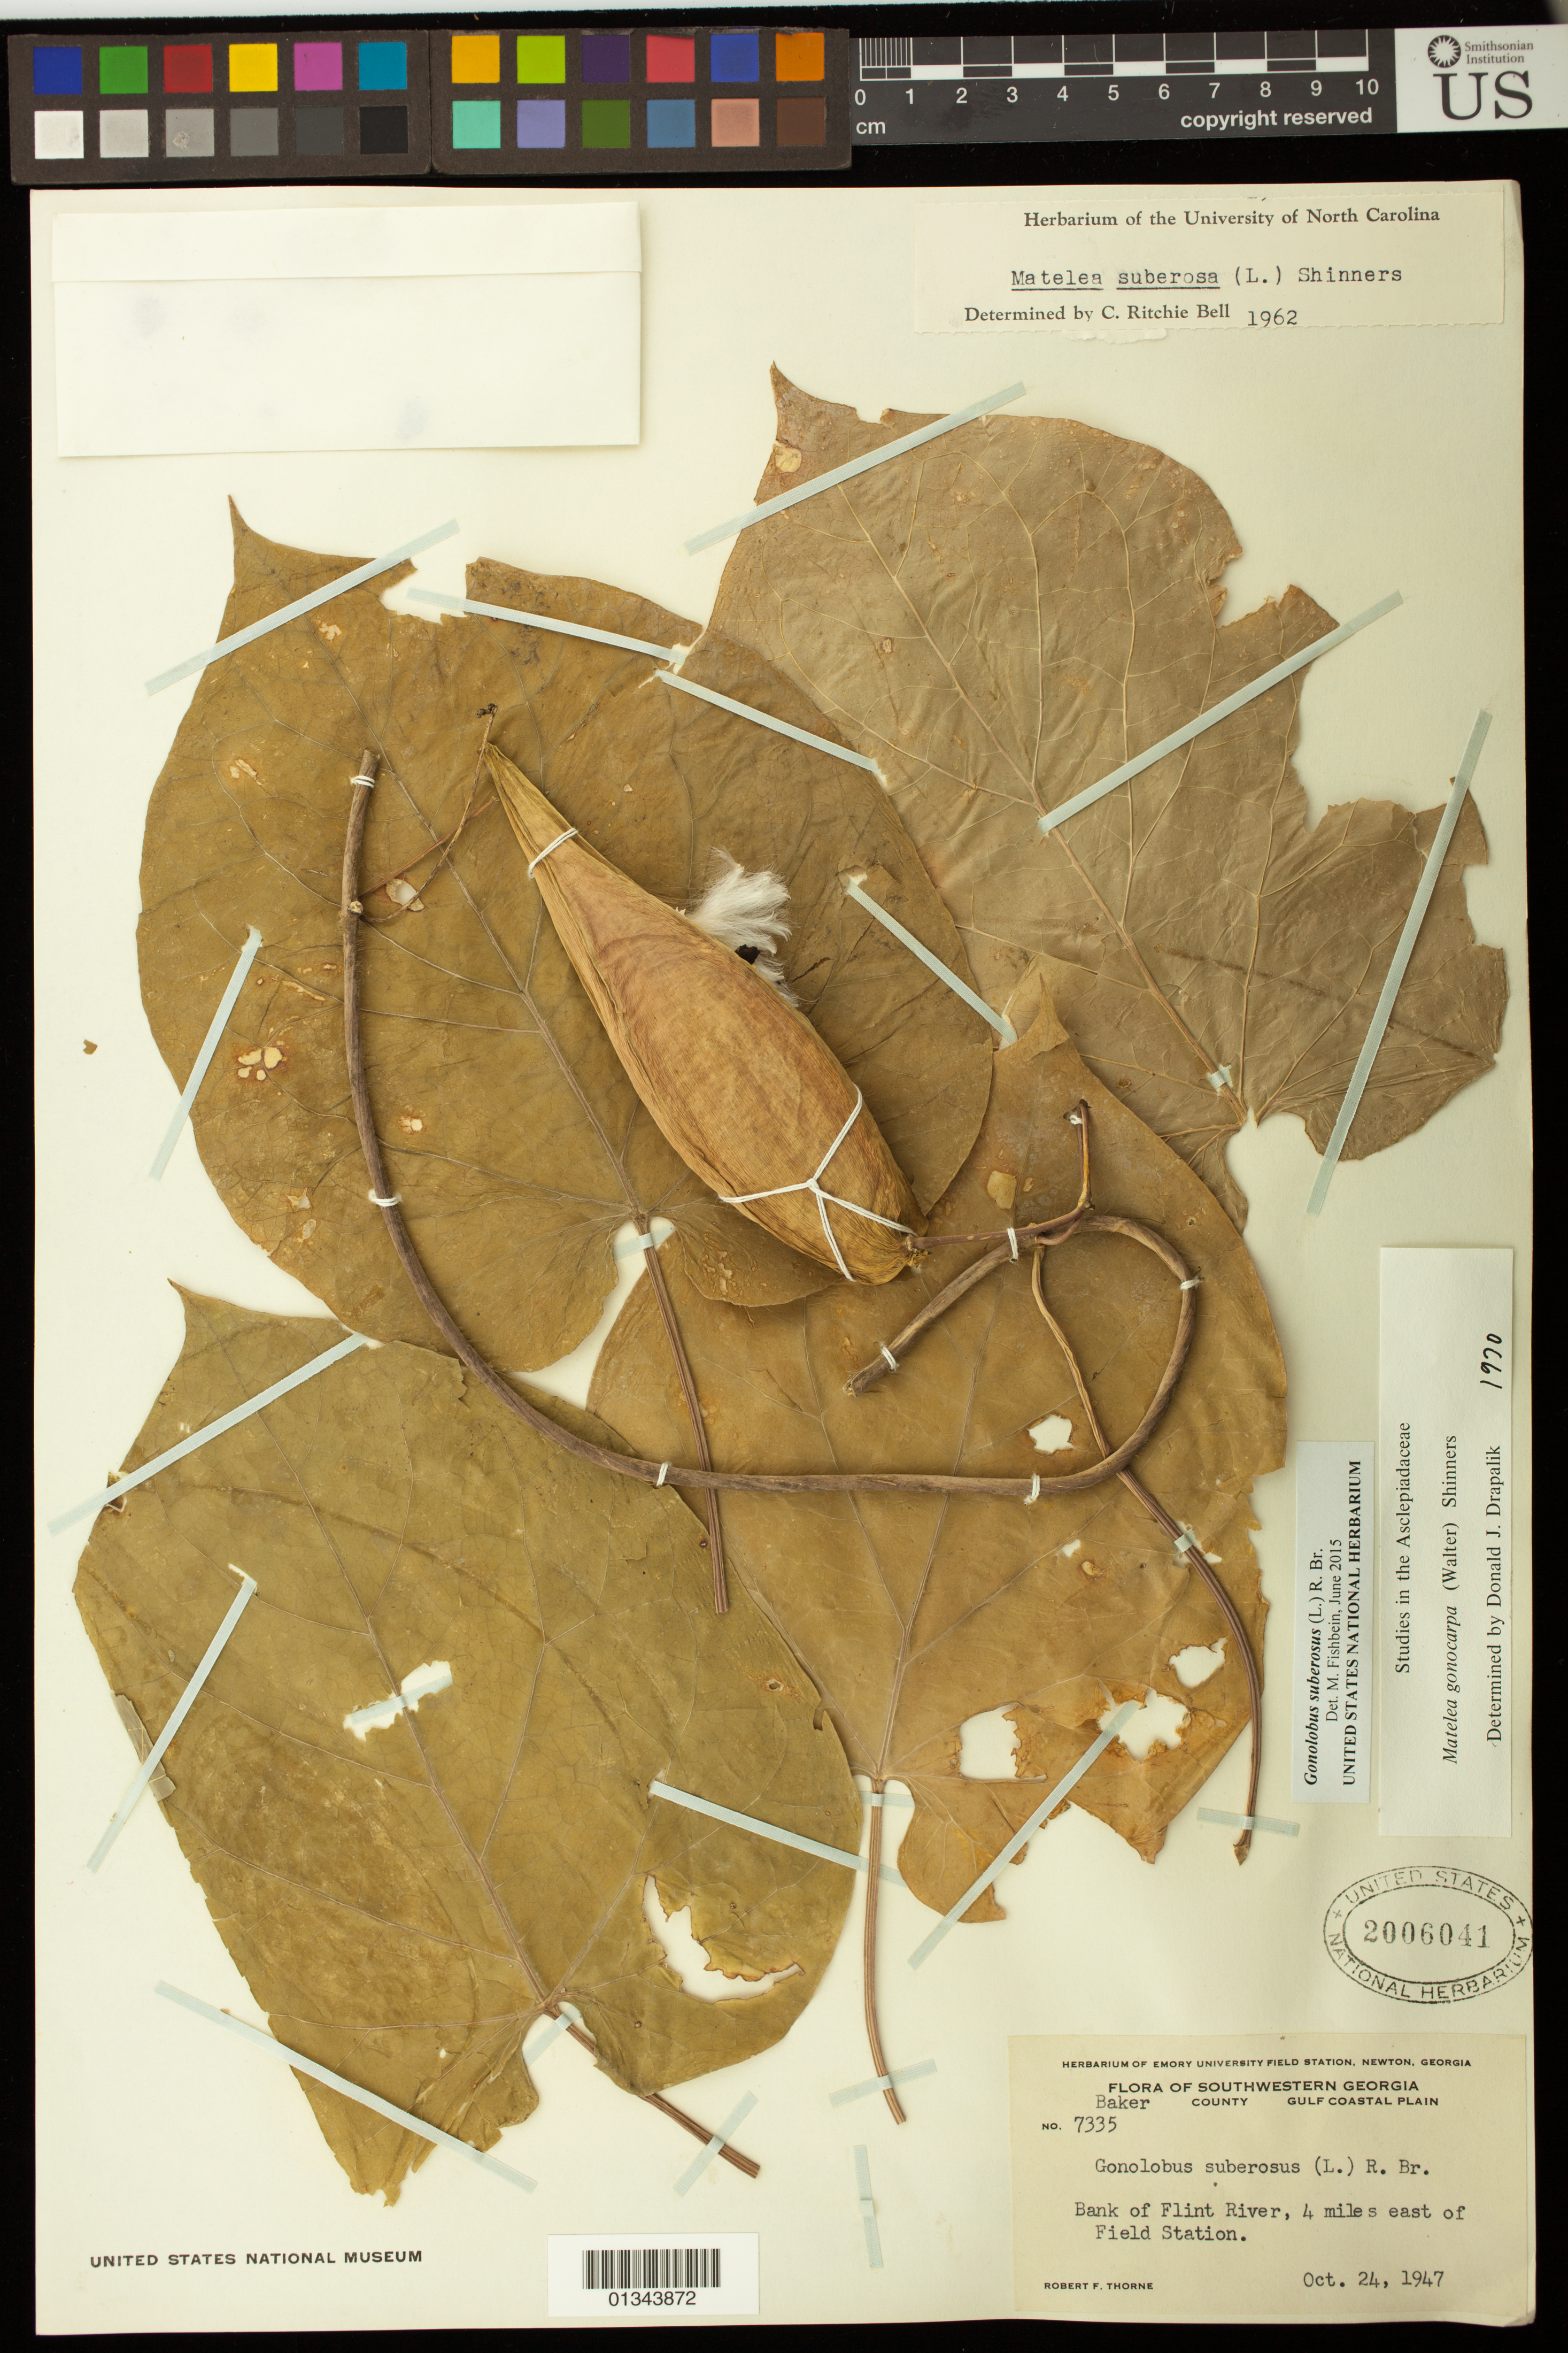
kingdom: Plantae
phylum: Tracheophyta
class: Magnoliopsida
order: Gentianales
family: Apocynaceae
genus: Gonolobus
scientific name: Gonolobus suberosus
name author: (L.) R. Br.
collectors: R. F. Thorne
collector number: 7335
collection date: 1947-10-24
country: United States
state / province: Georgia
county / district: Baker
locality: Bank of Flint River, 4 miles east of Field Station.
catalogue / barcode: US 2006041